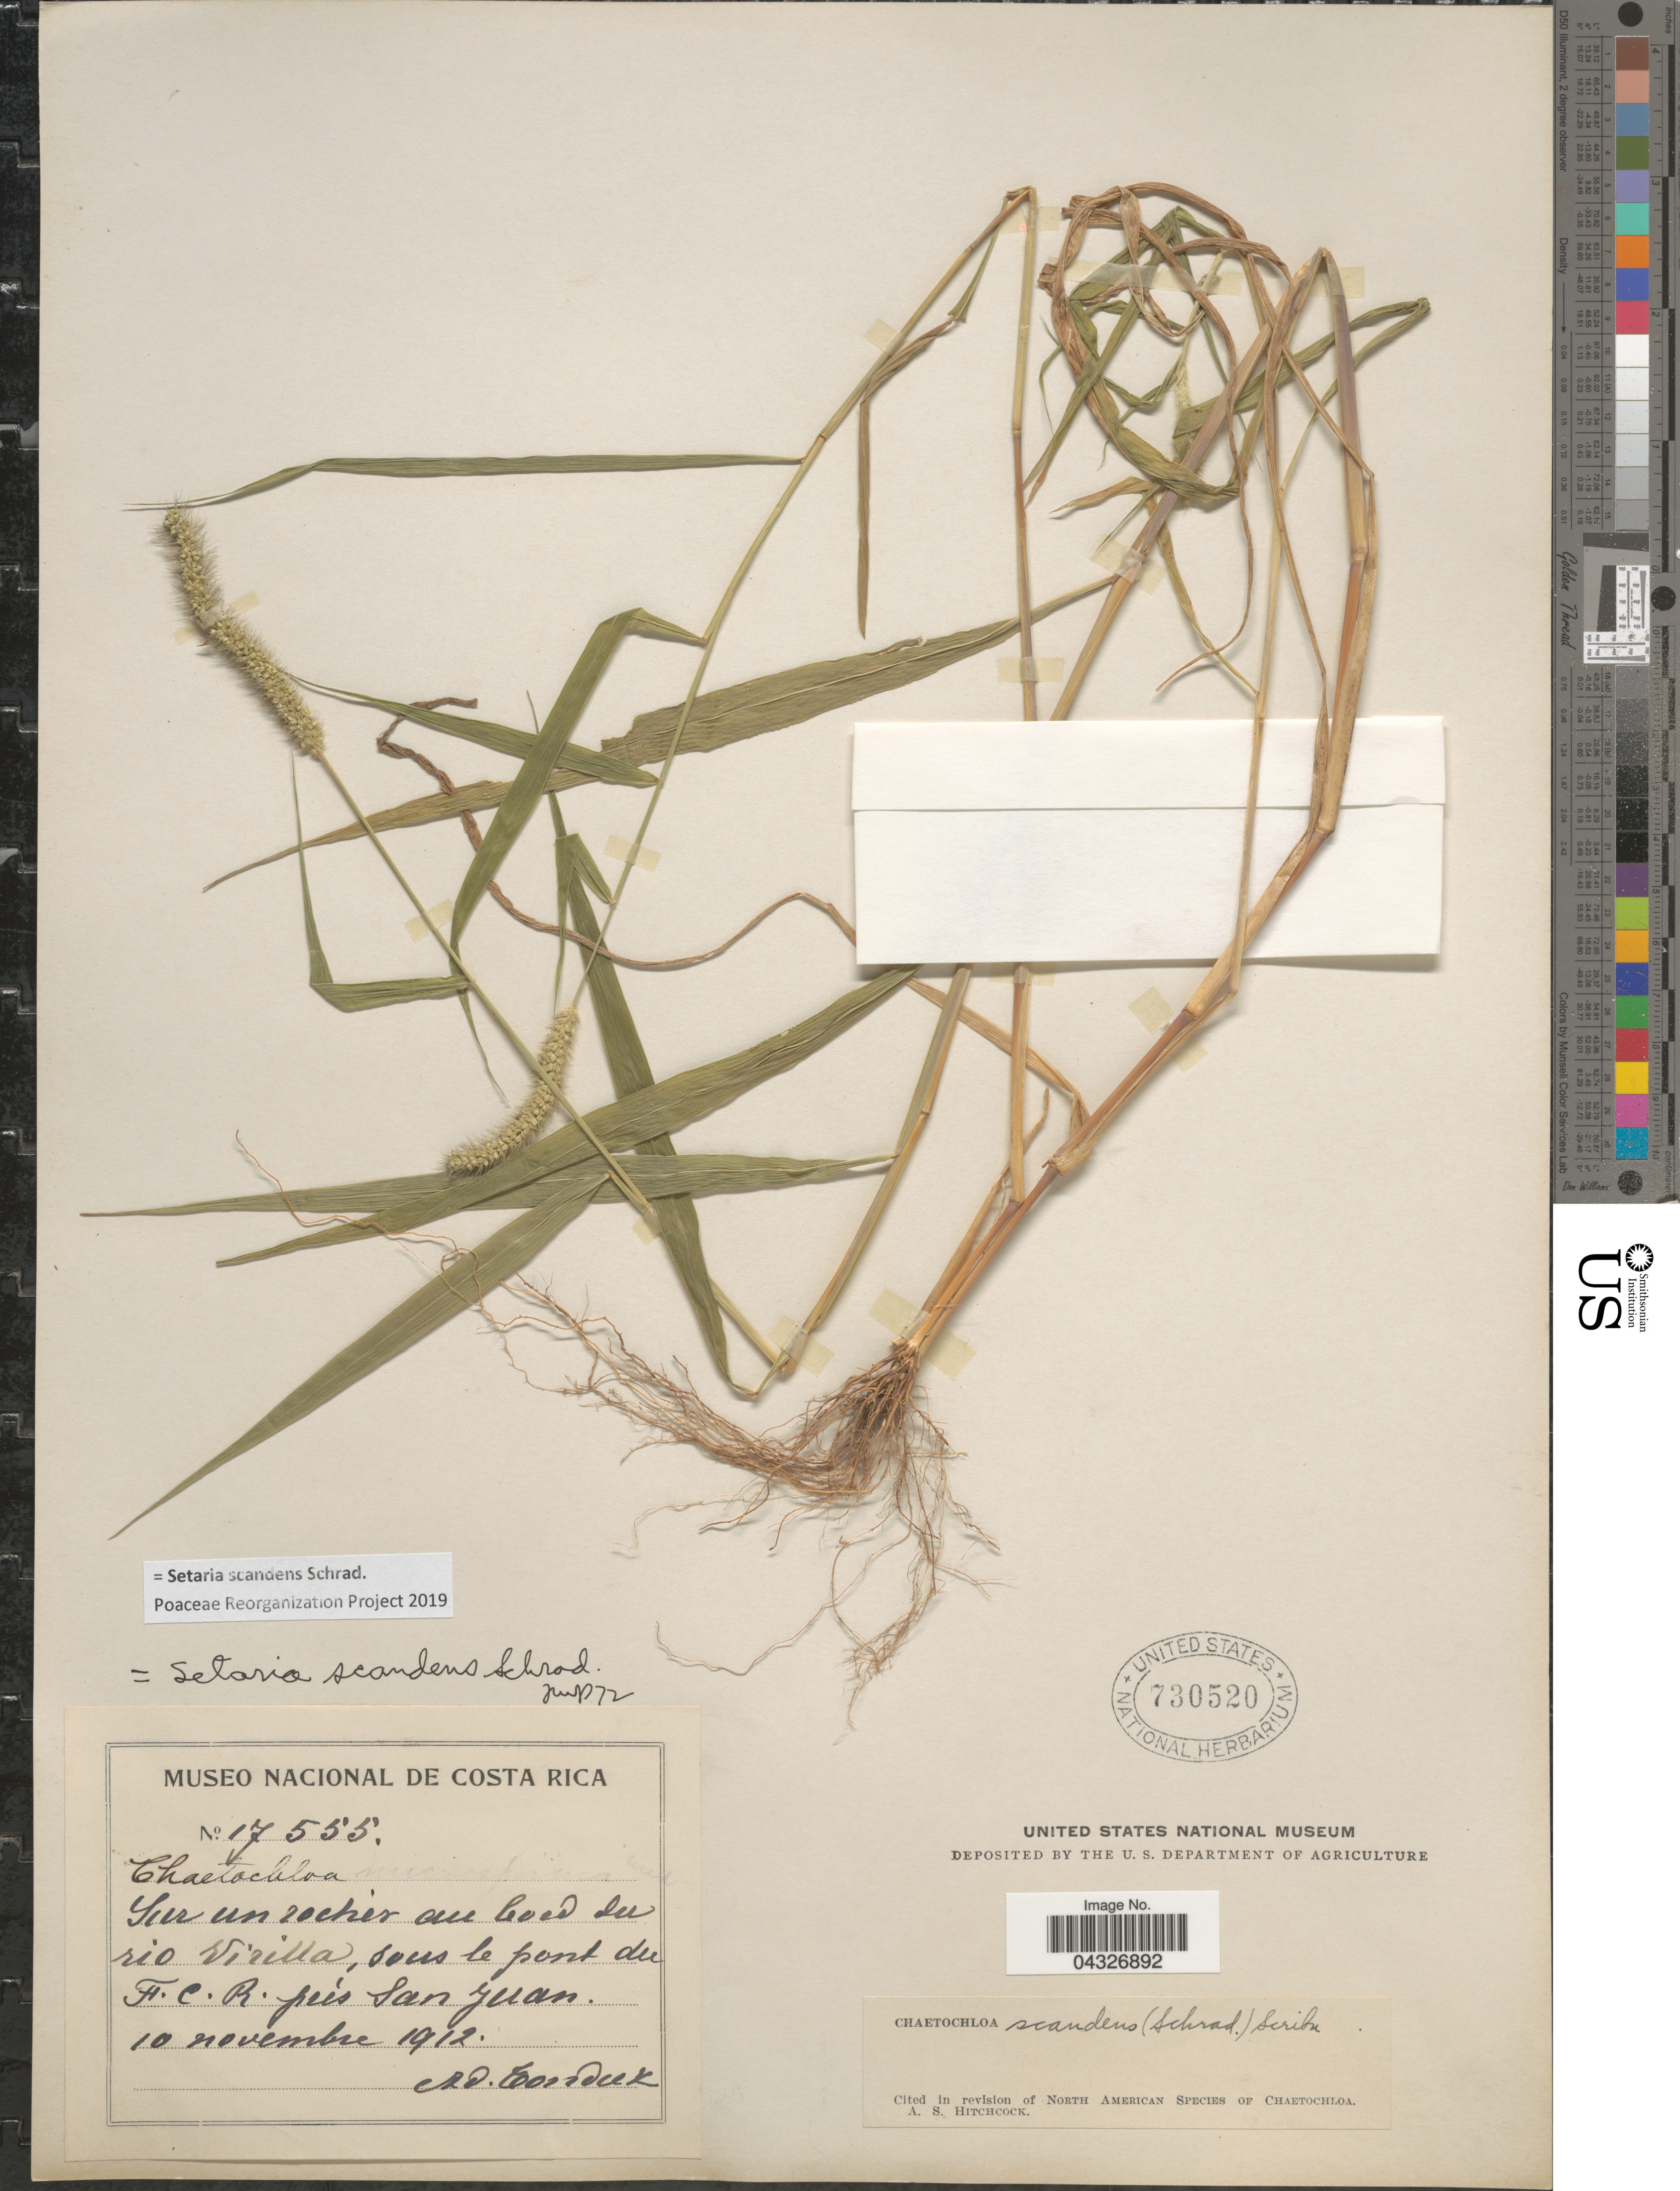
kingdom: Plantae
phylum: Tracheophyta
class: Liliopsida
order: Poales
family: Poaceae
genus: Setaria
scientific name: Setaria scandens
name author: Schrad. ex Schult.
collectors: A. Tonduz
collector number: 17555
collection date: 1912-11-10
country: Costa Rica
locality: Sur un rocher au bord du rio Virilla, sous le pont du F.C.R. près San Juan.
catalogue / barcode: US 730520